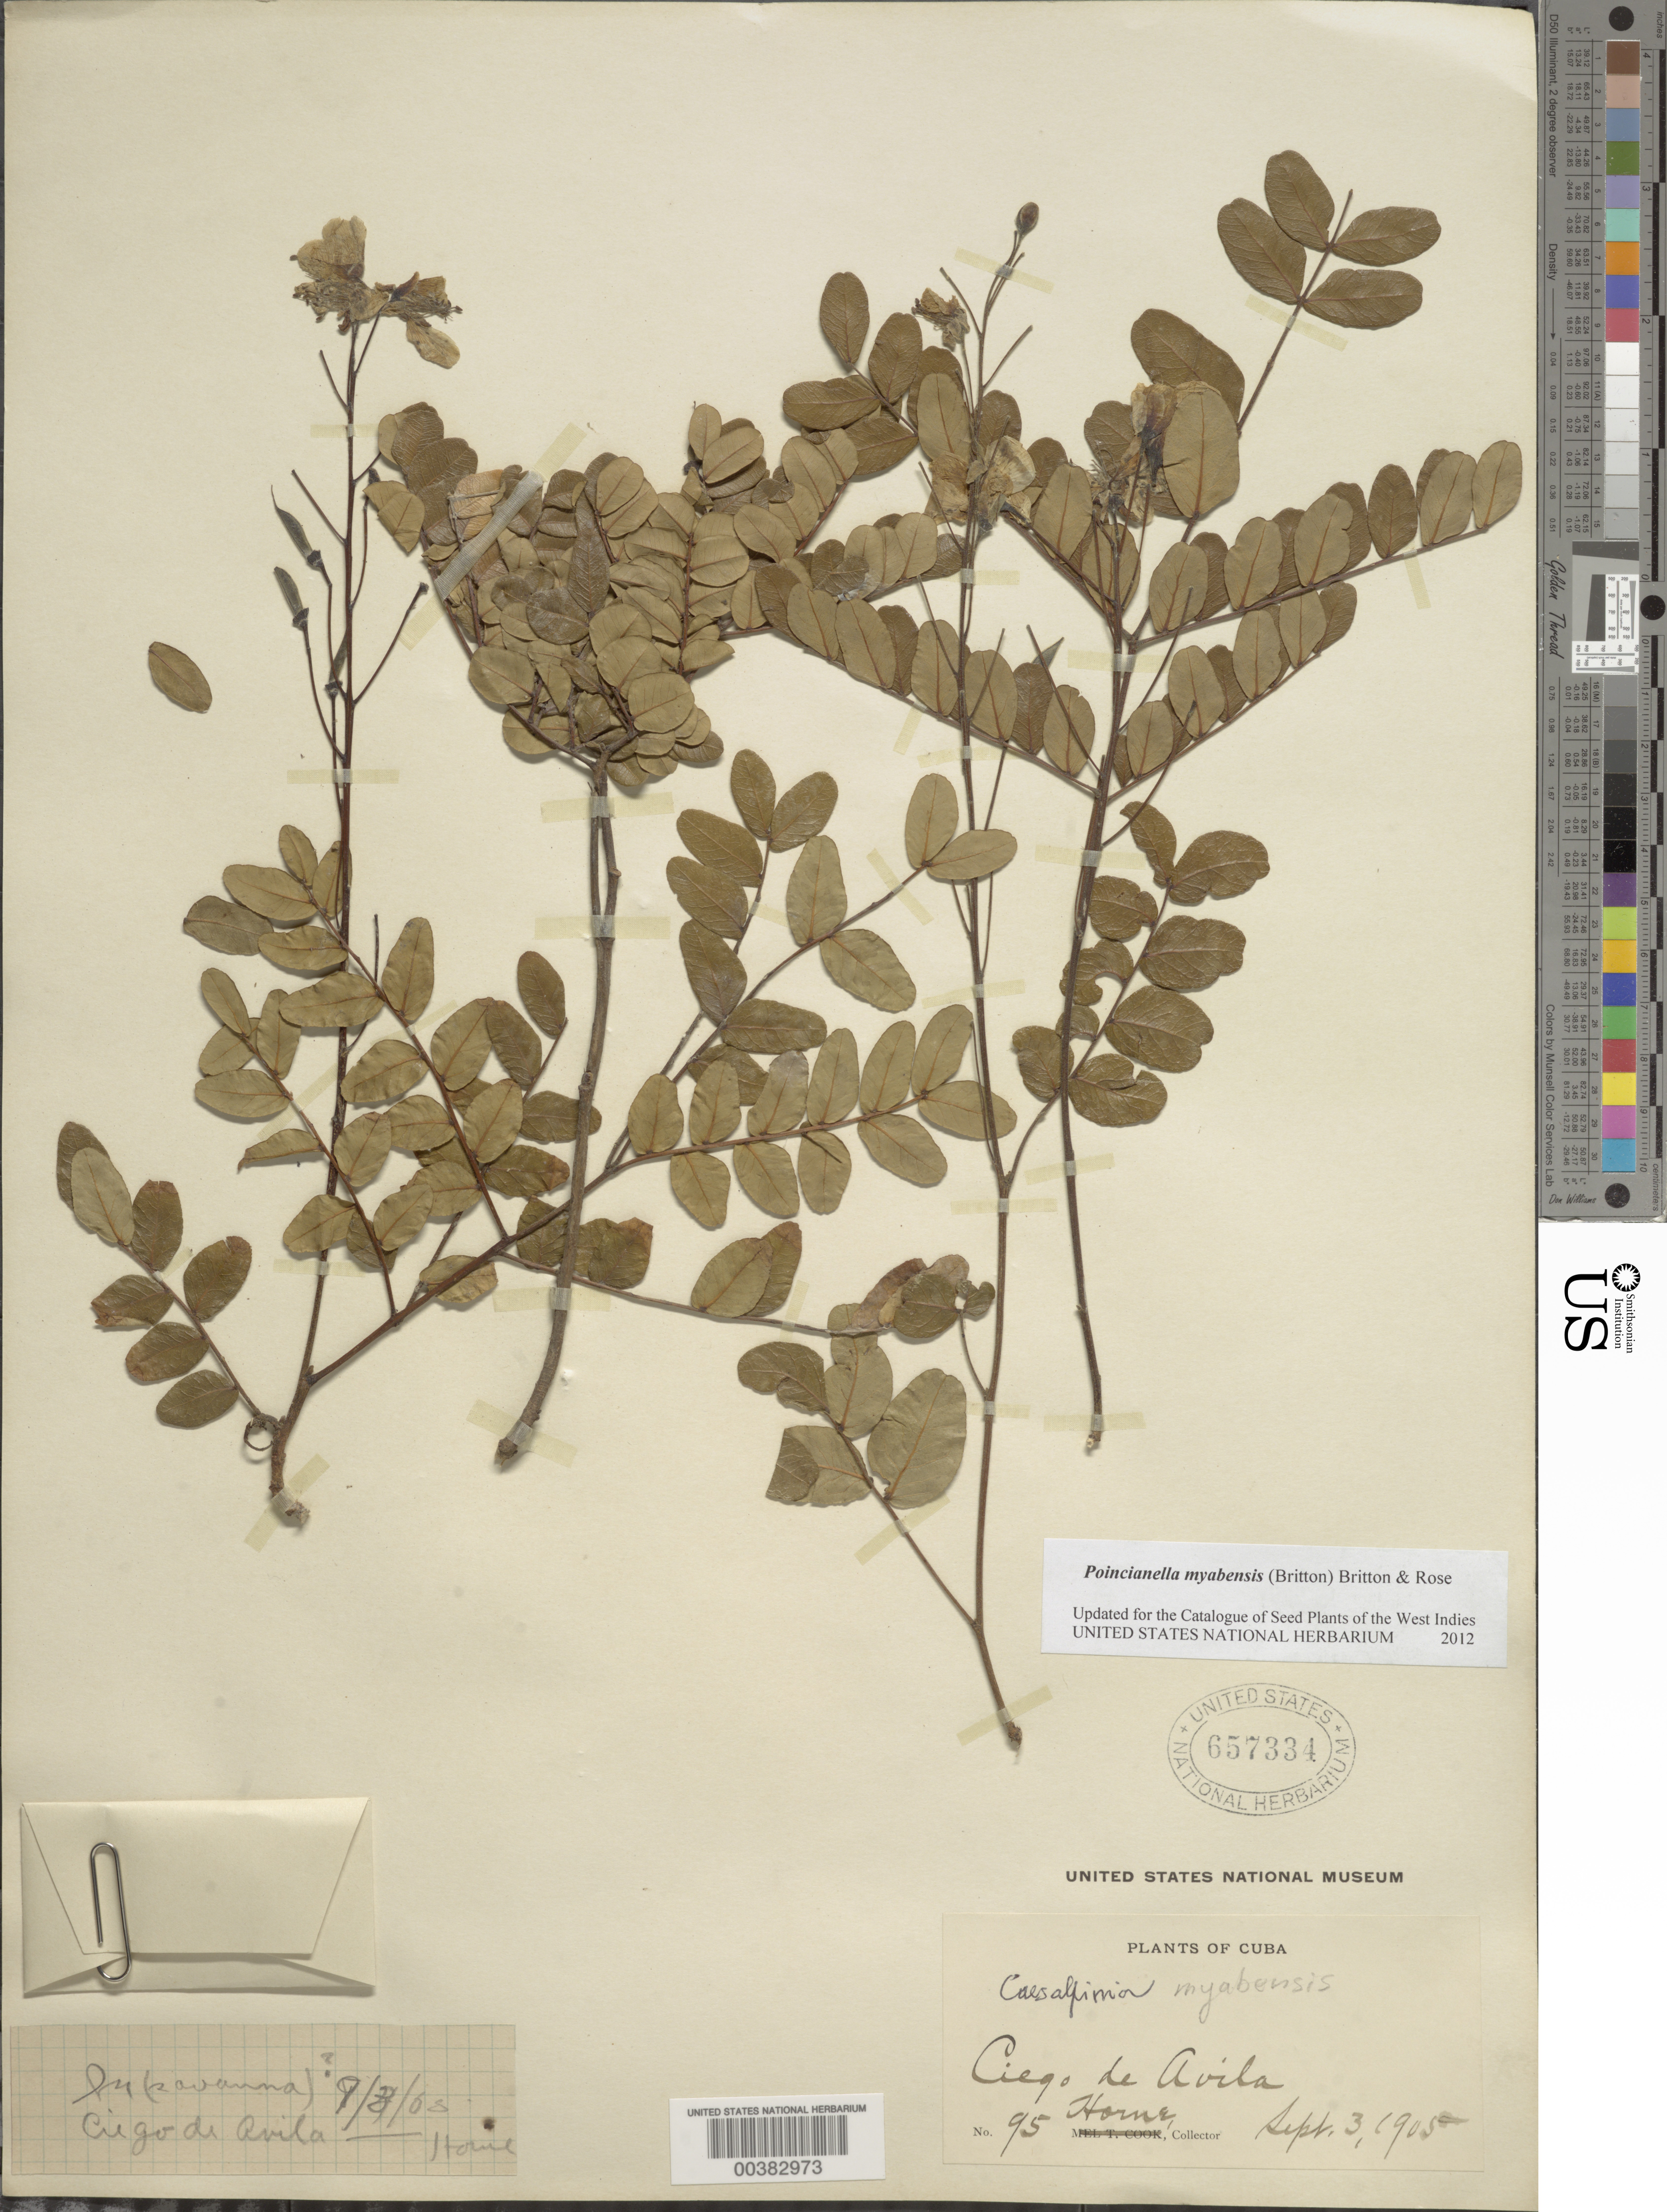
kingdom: Plantae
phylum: Tracheophyta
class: Magnoliopsida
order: Fabales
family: Fabaceae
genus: Cenostigma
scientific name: Cenostigma maybense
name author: (Britton) Gagnon & G.P. Lewis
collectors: -- Horne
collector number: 95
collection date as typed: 03 Sep 1905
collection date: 1905-09-03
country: Cuba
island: Greater Antilles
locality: Ciego de Avila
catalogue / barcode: US 657334